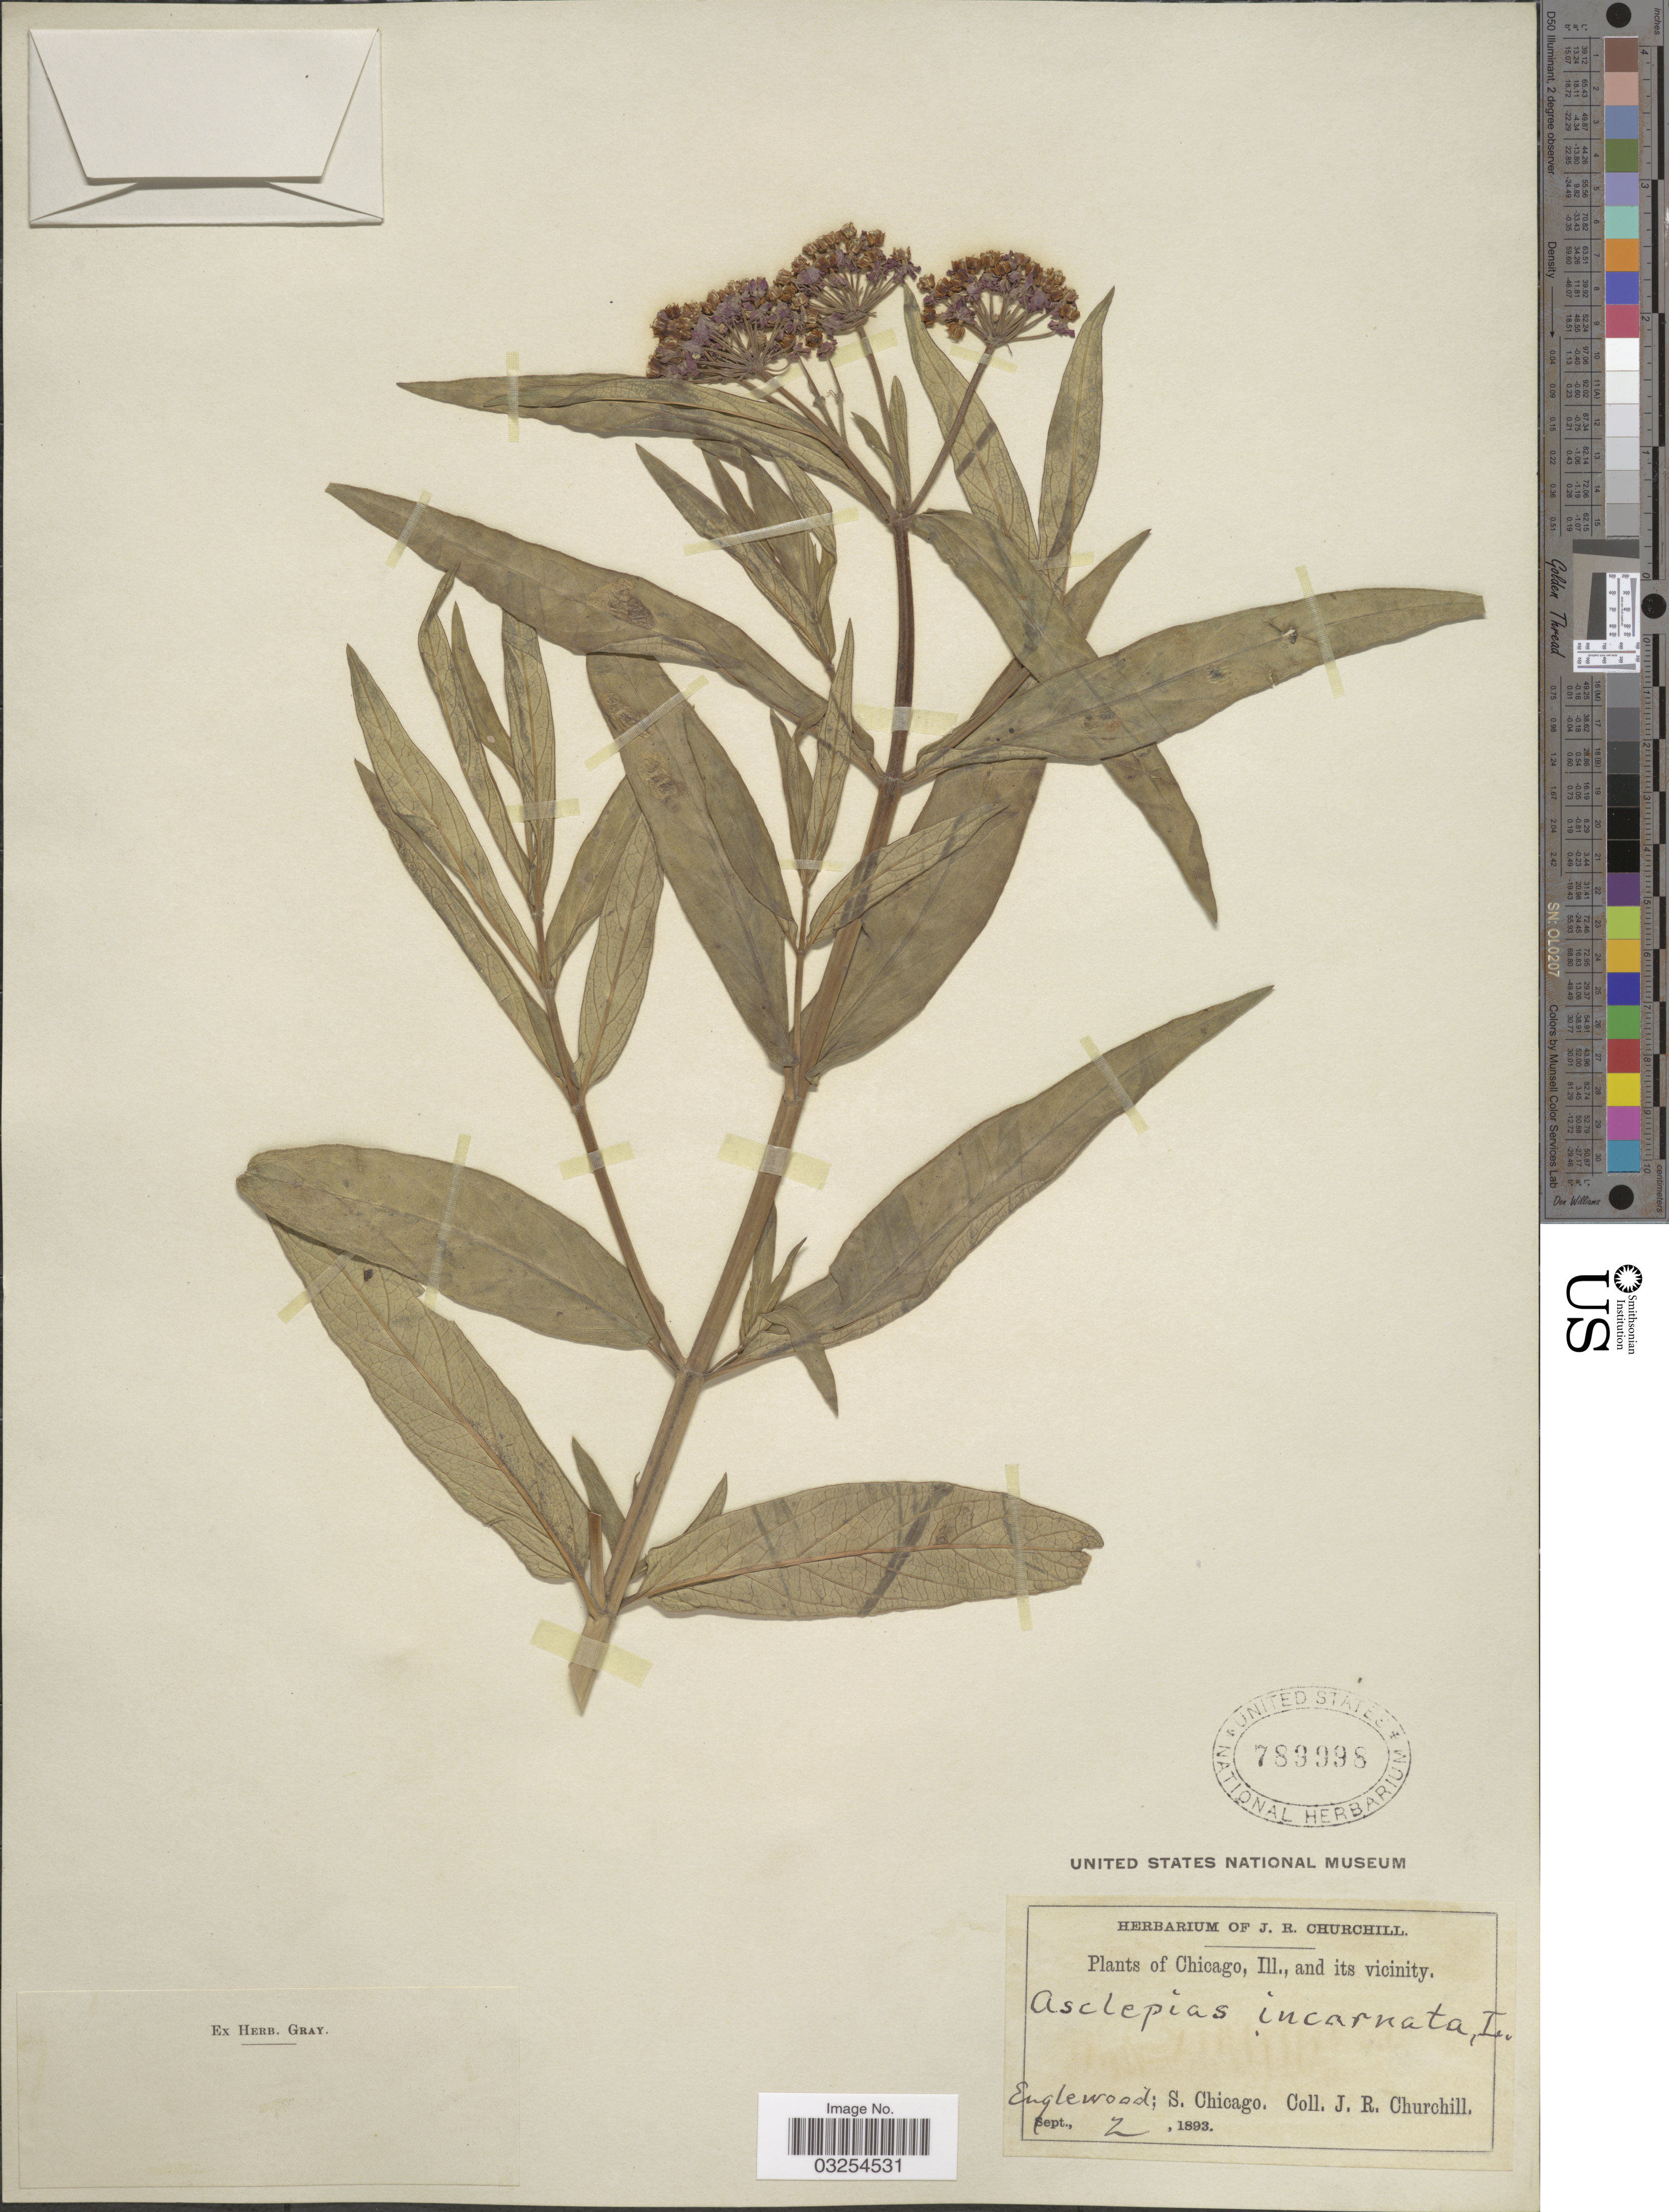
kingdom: Plantae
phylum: Tracheophyta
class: Magnoliopsida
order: Gentianales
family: Apocynaceae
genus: Asclepias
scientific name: Asclepias incarnata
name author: L.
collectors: J. Churchill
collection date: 1893-09-02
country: United States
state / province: Illinois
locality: Chicago, and its vicinity. Englewood; S. Chicago.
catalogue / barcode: US 789998